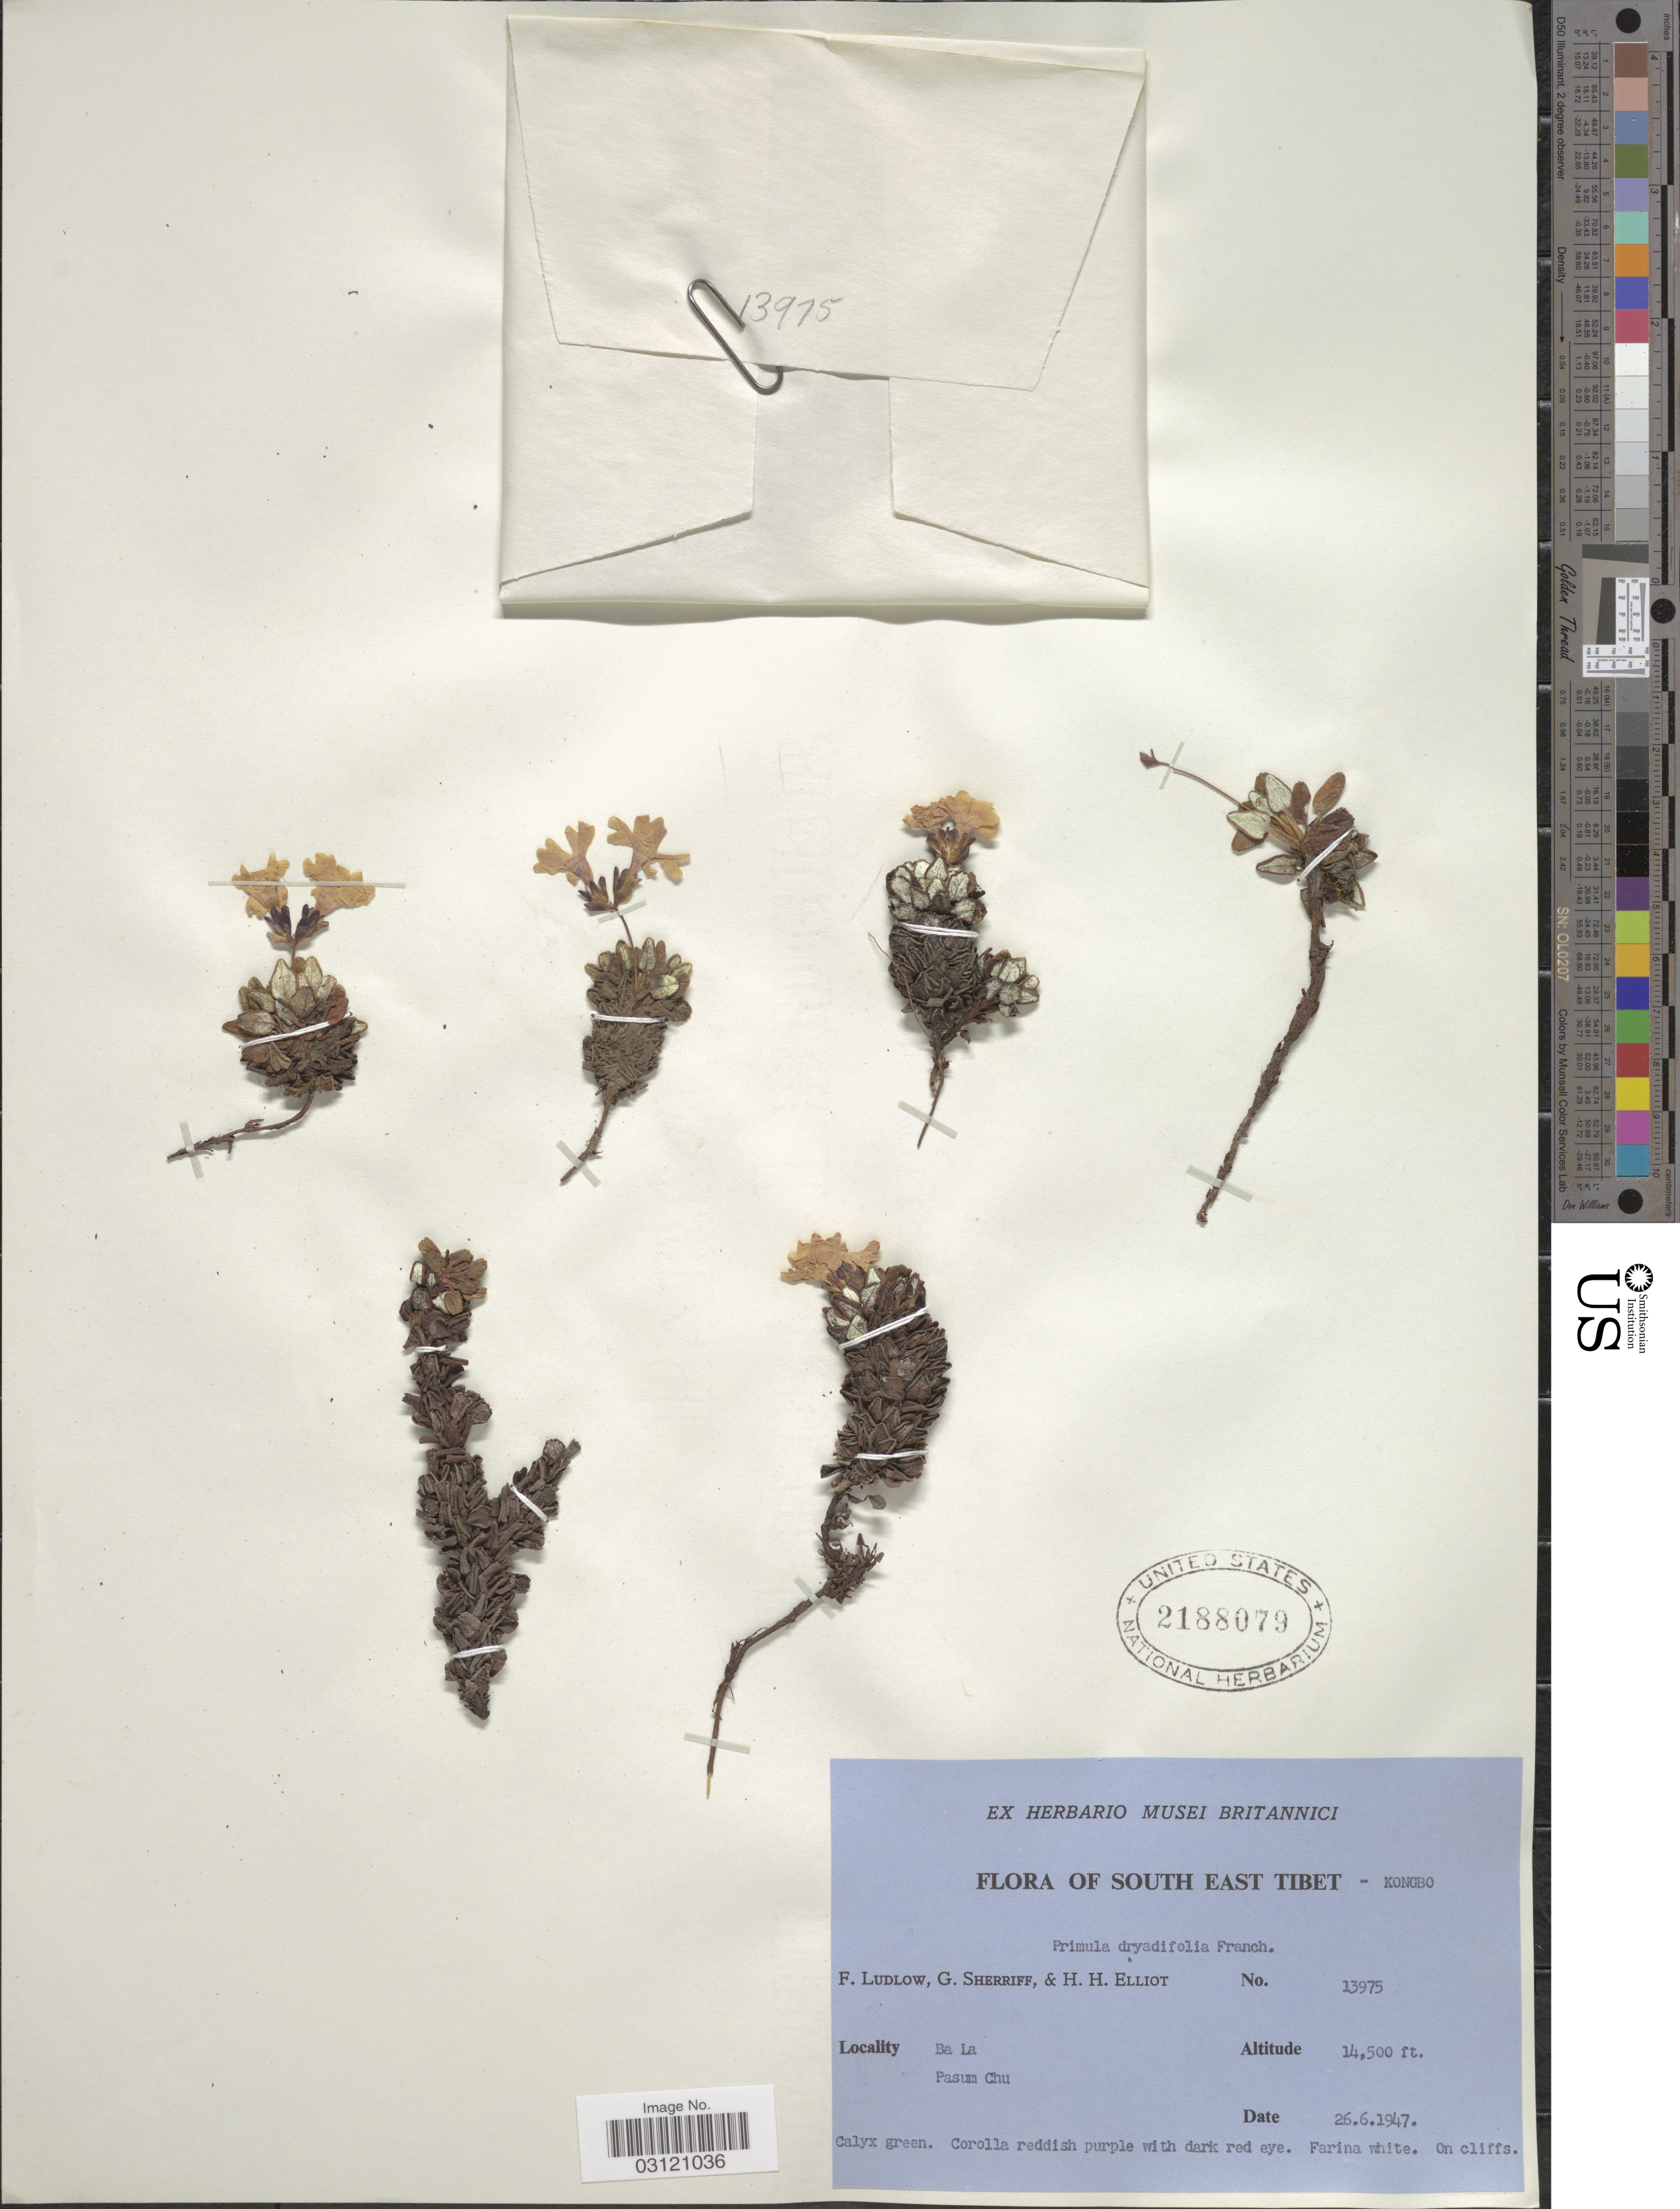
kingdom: Plantae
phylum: Tracheophyta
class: Magnoliopsida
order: Ericales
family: Primulaceae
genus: Primula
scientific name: Primula dryadifolia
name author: Franch.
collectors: F. Ludlow, G. Sherriff & H. H. Elliot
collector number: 13975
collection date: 1947-06-26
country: China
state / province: Xizang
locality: South East Tibet - Kongbo. Ba La. Pasum Chu.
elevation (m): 4420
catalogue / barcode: US 2188079